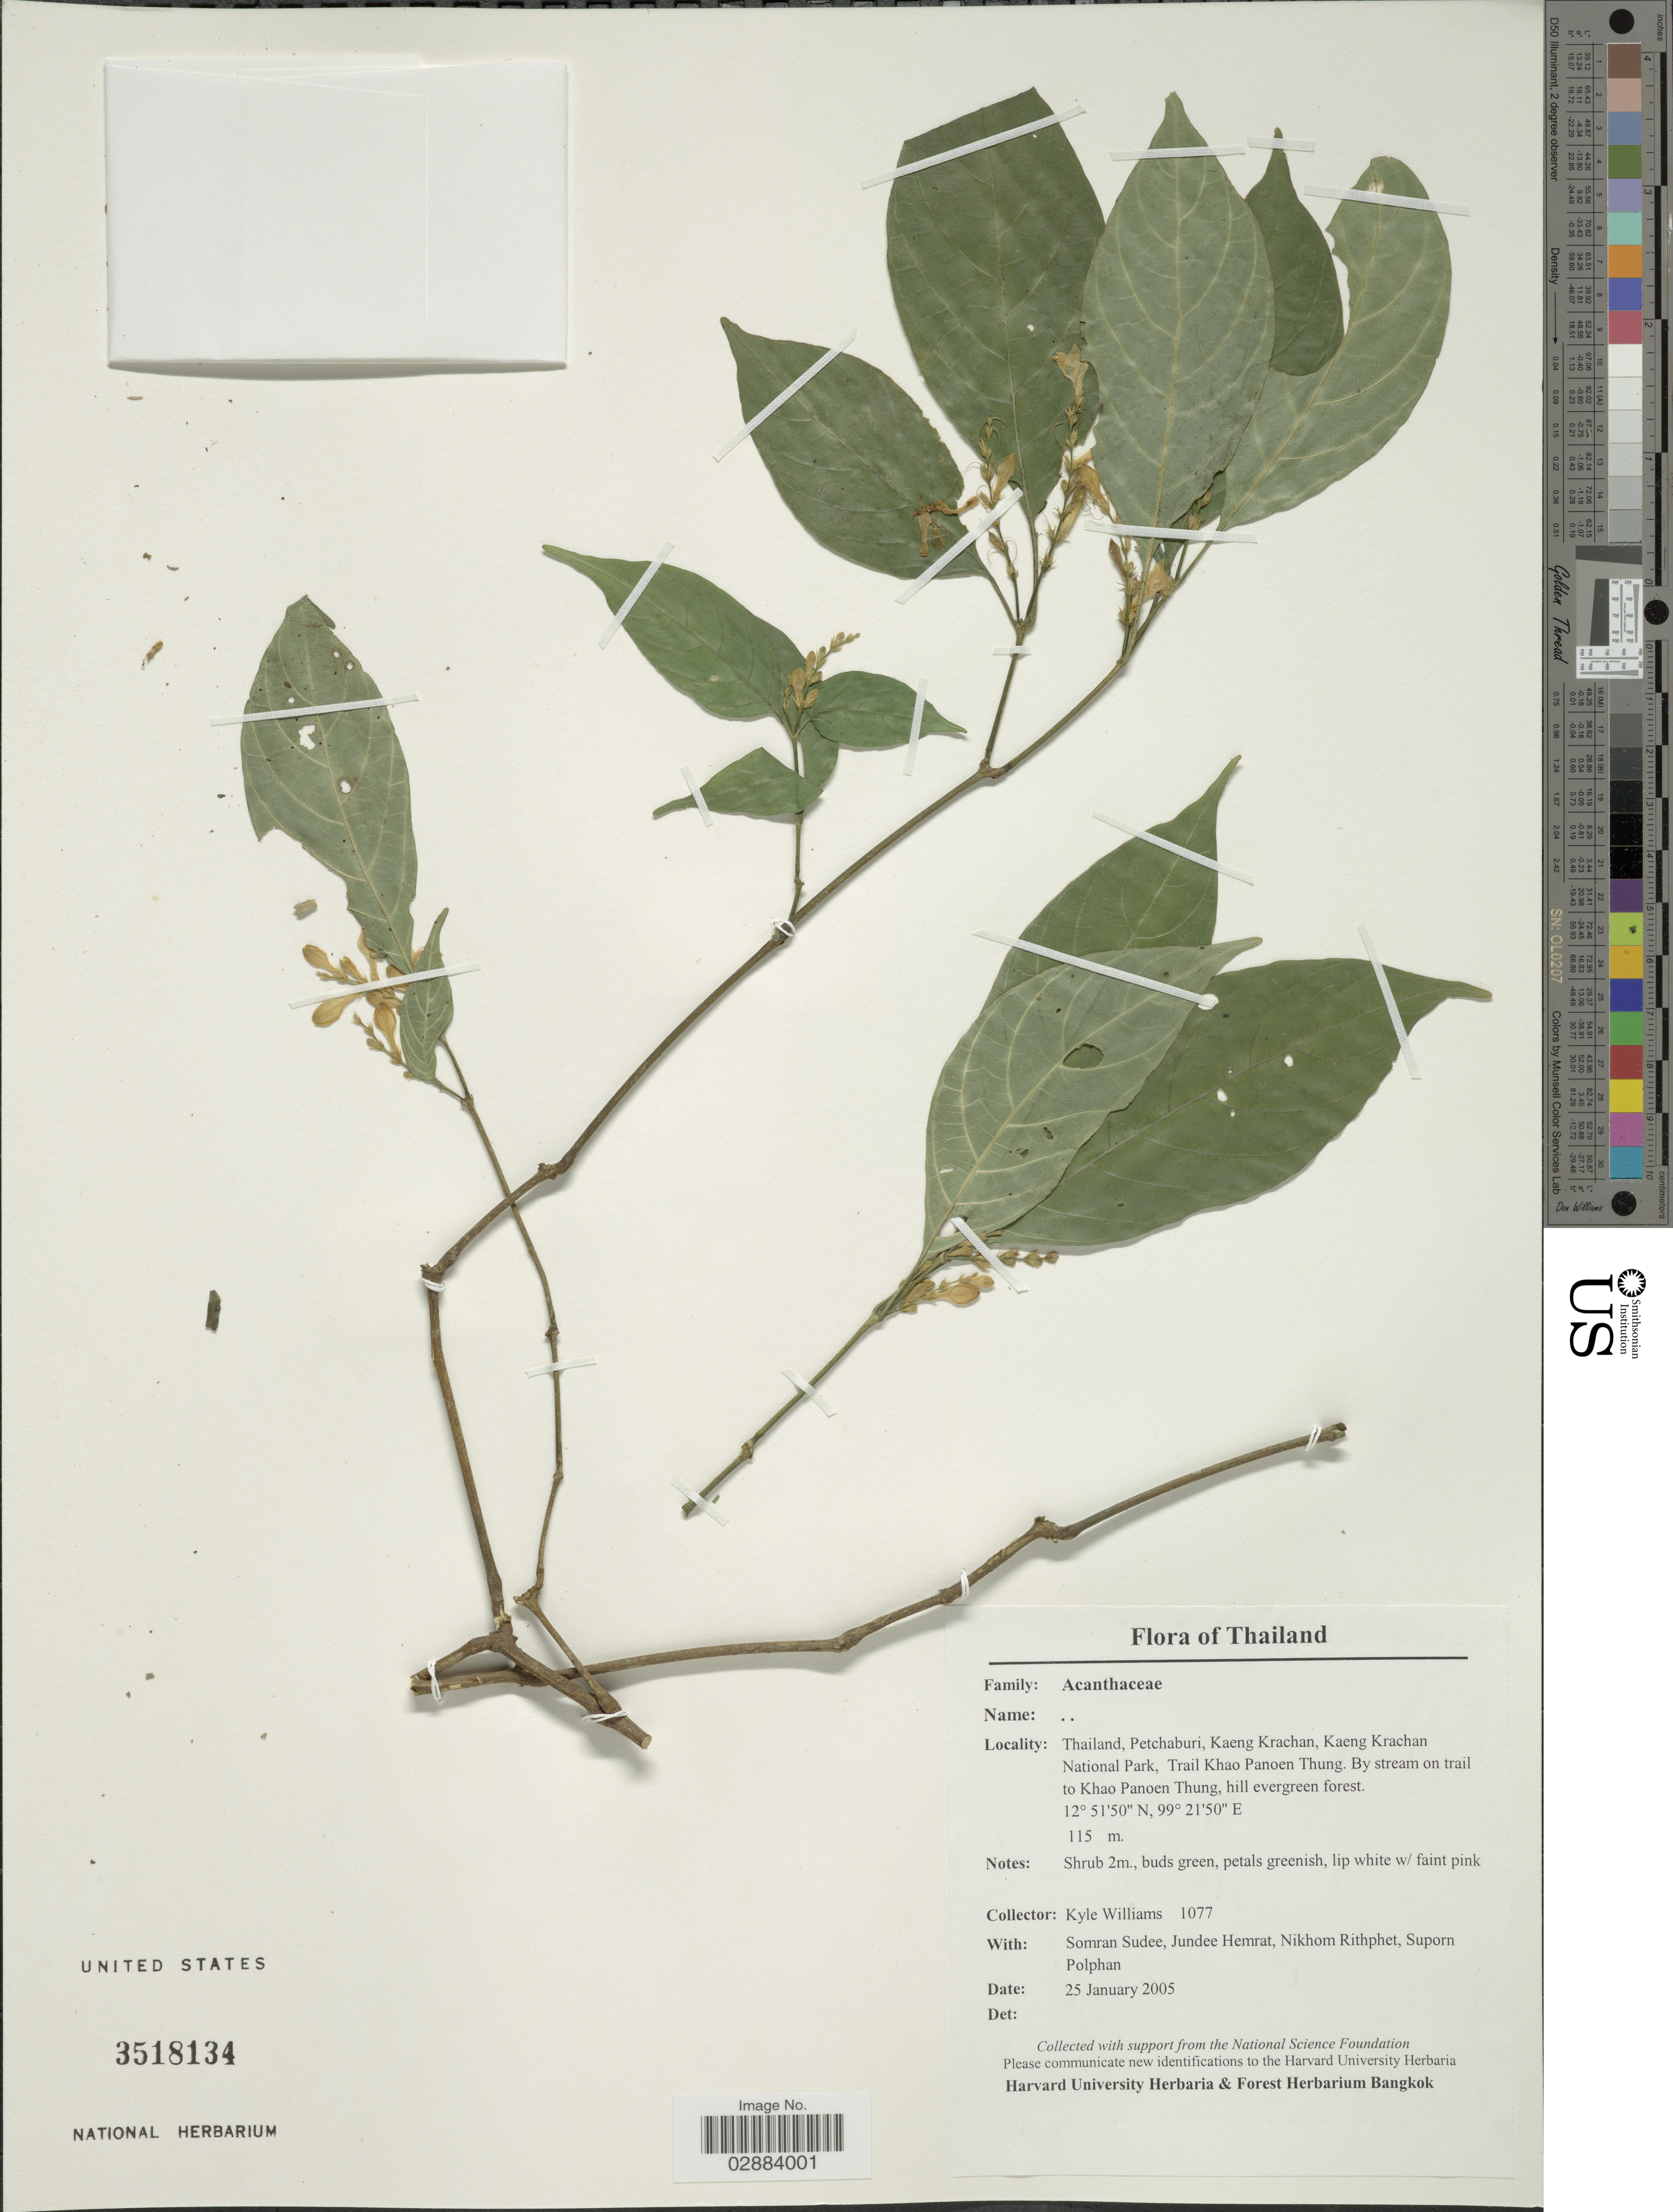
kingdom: Plantae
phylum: Tracheophyta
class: Magnoliopsida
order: Lamiales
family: Acanthaceae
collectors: K. J. Williams, S. Sudee, J. Hemrat, N. Rithphet & S. Polphan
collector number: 1077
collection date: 2005-01-25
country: Thailand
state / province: Phetchaburi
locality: Petchaburi, Kaeng Krachan, Kaeng Krachan National Park, Trail Khao Panoen Thung. By stream on trail to Khao Panoen Thung, hill evergreen forest.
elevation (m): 115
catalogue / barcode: US 3518134